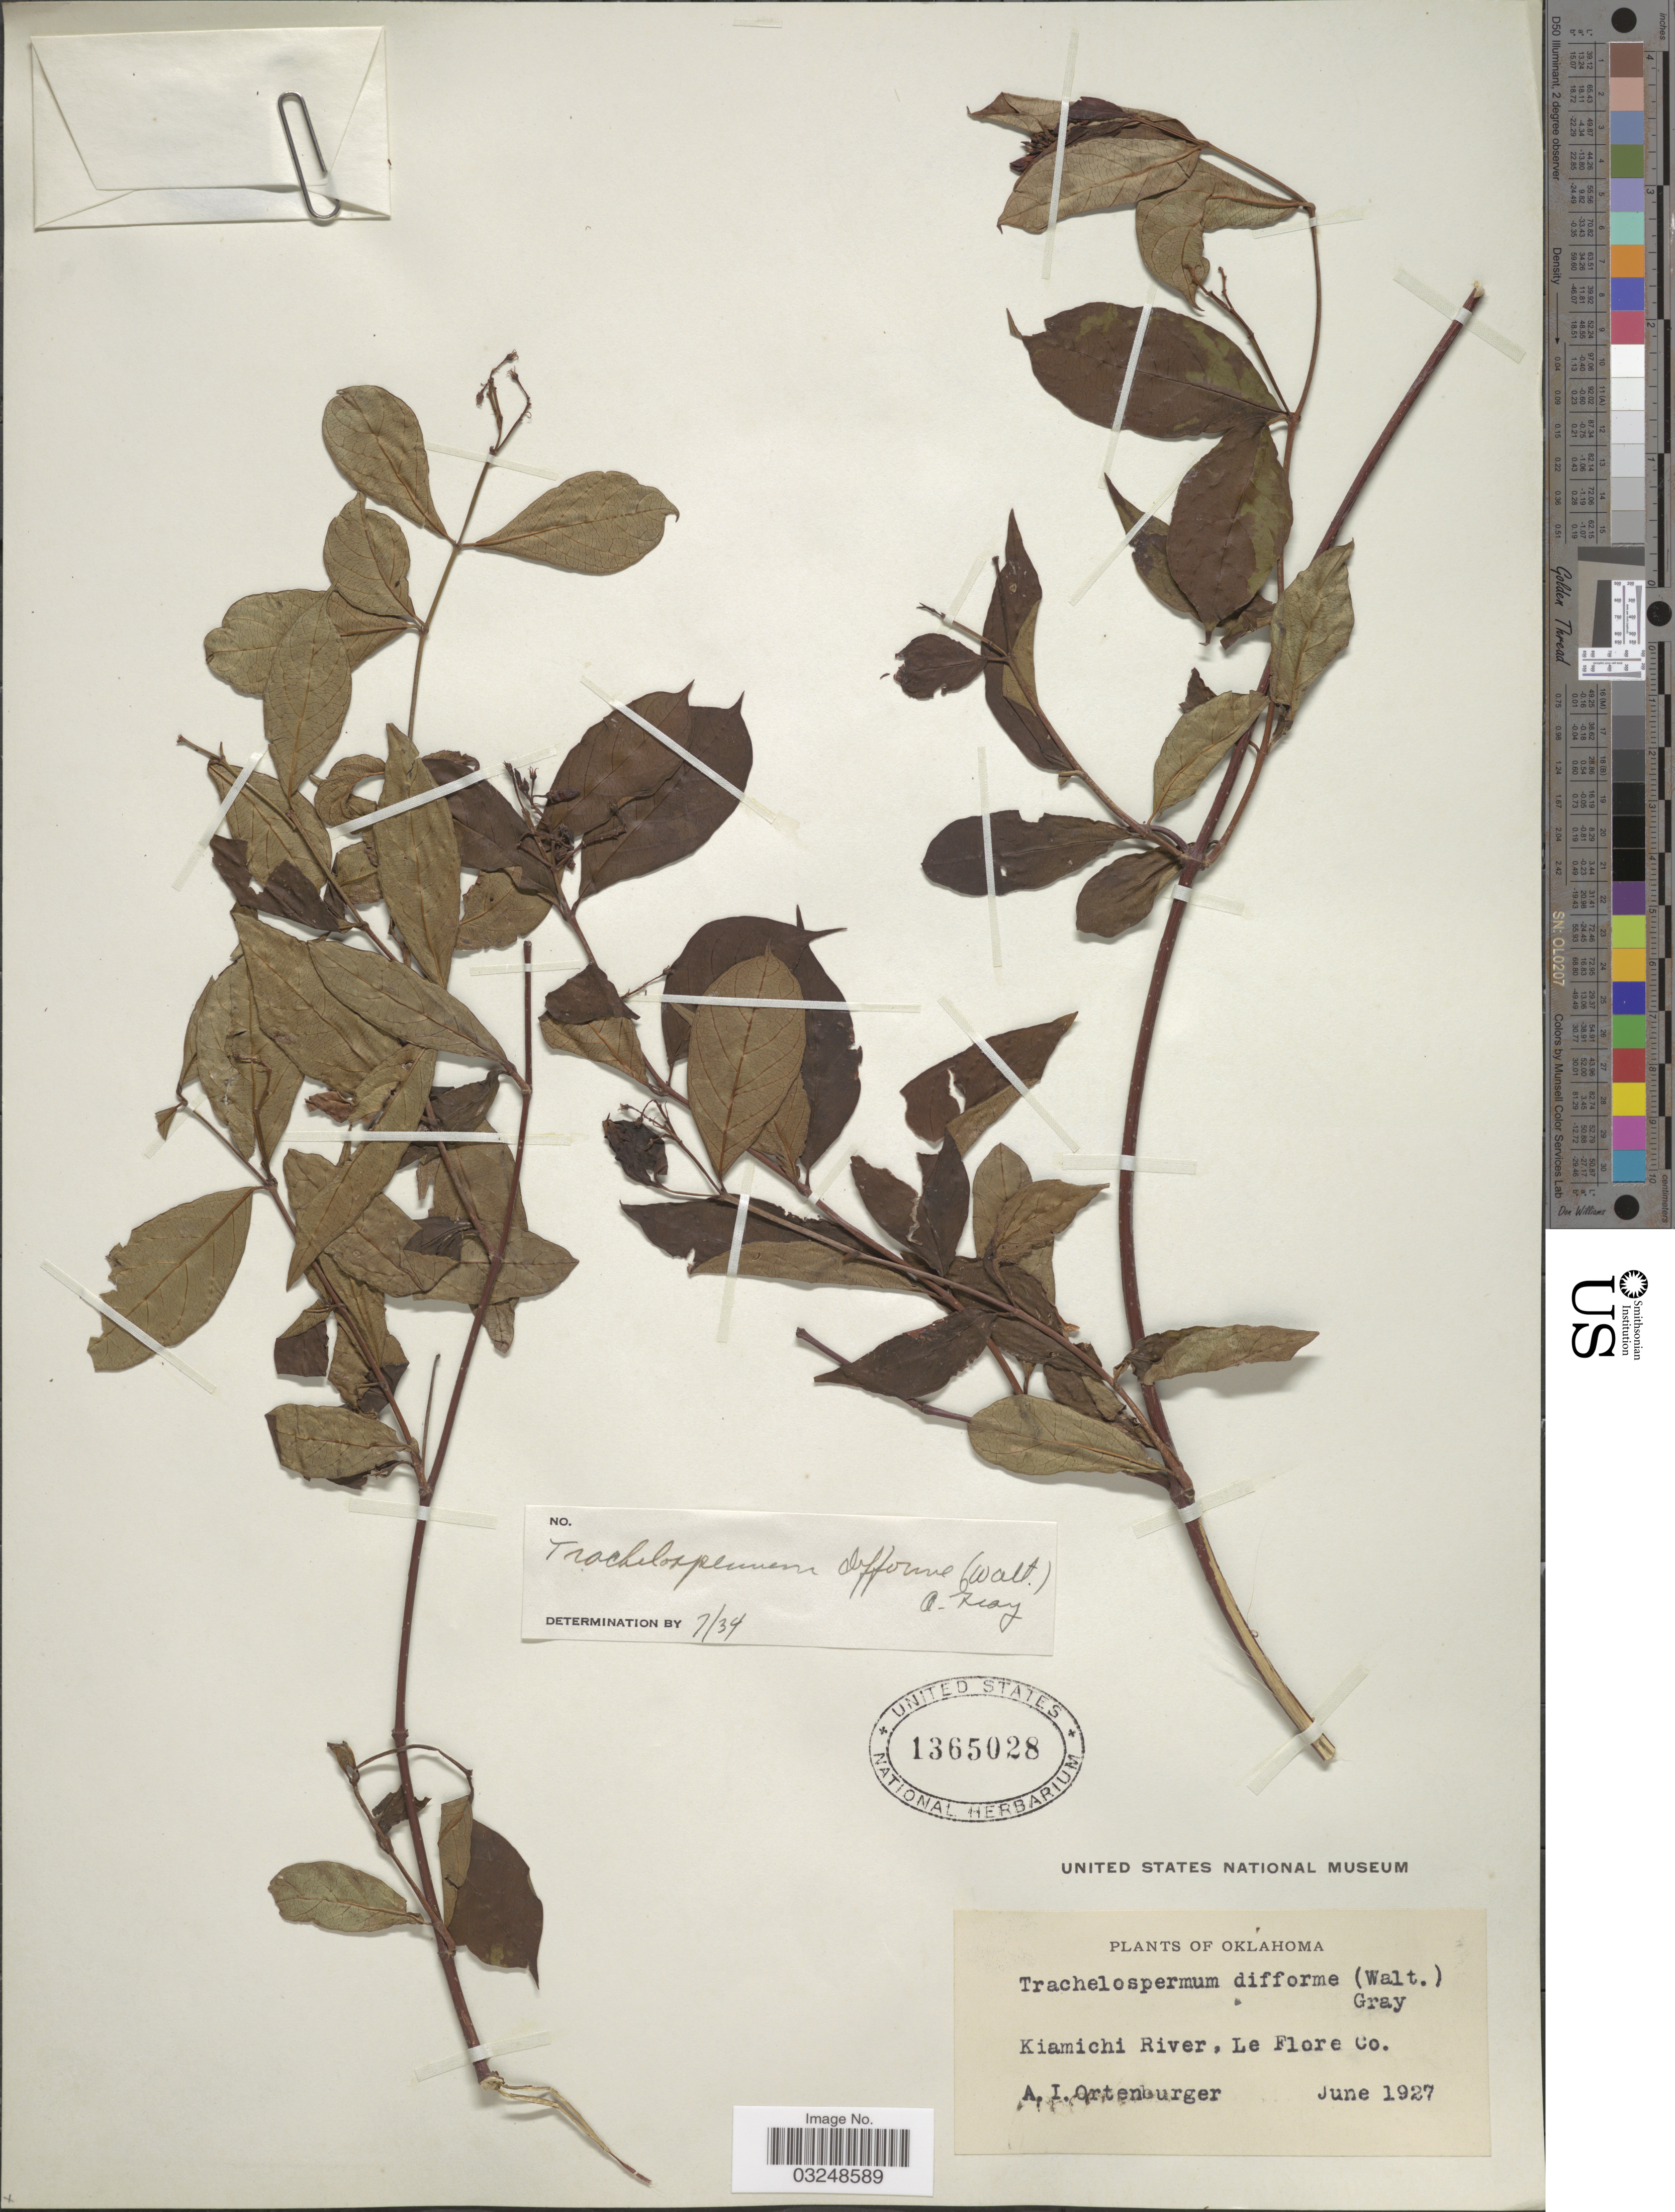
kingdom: Plantae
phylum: Tracheophyta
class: Magnoliopsida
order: Gentianales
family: Apocynaceae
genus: Trachelospermum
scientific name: Trachelospermum difforme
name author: (Walter) A. Gray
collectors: A. Ortenburger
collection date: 1927-06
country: United States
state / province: Oklahoma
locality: Kiamichi River, Le Flore Co.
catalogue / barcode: US 1365028